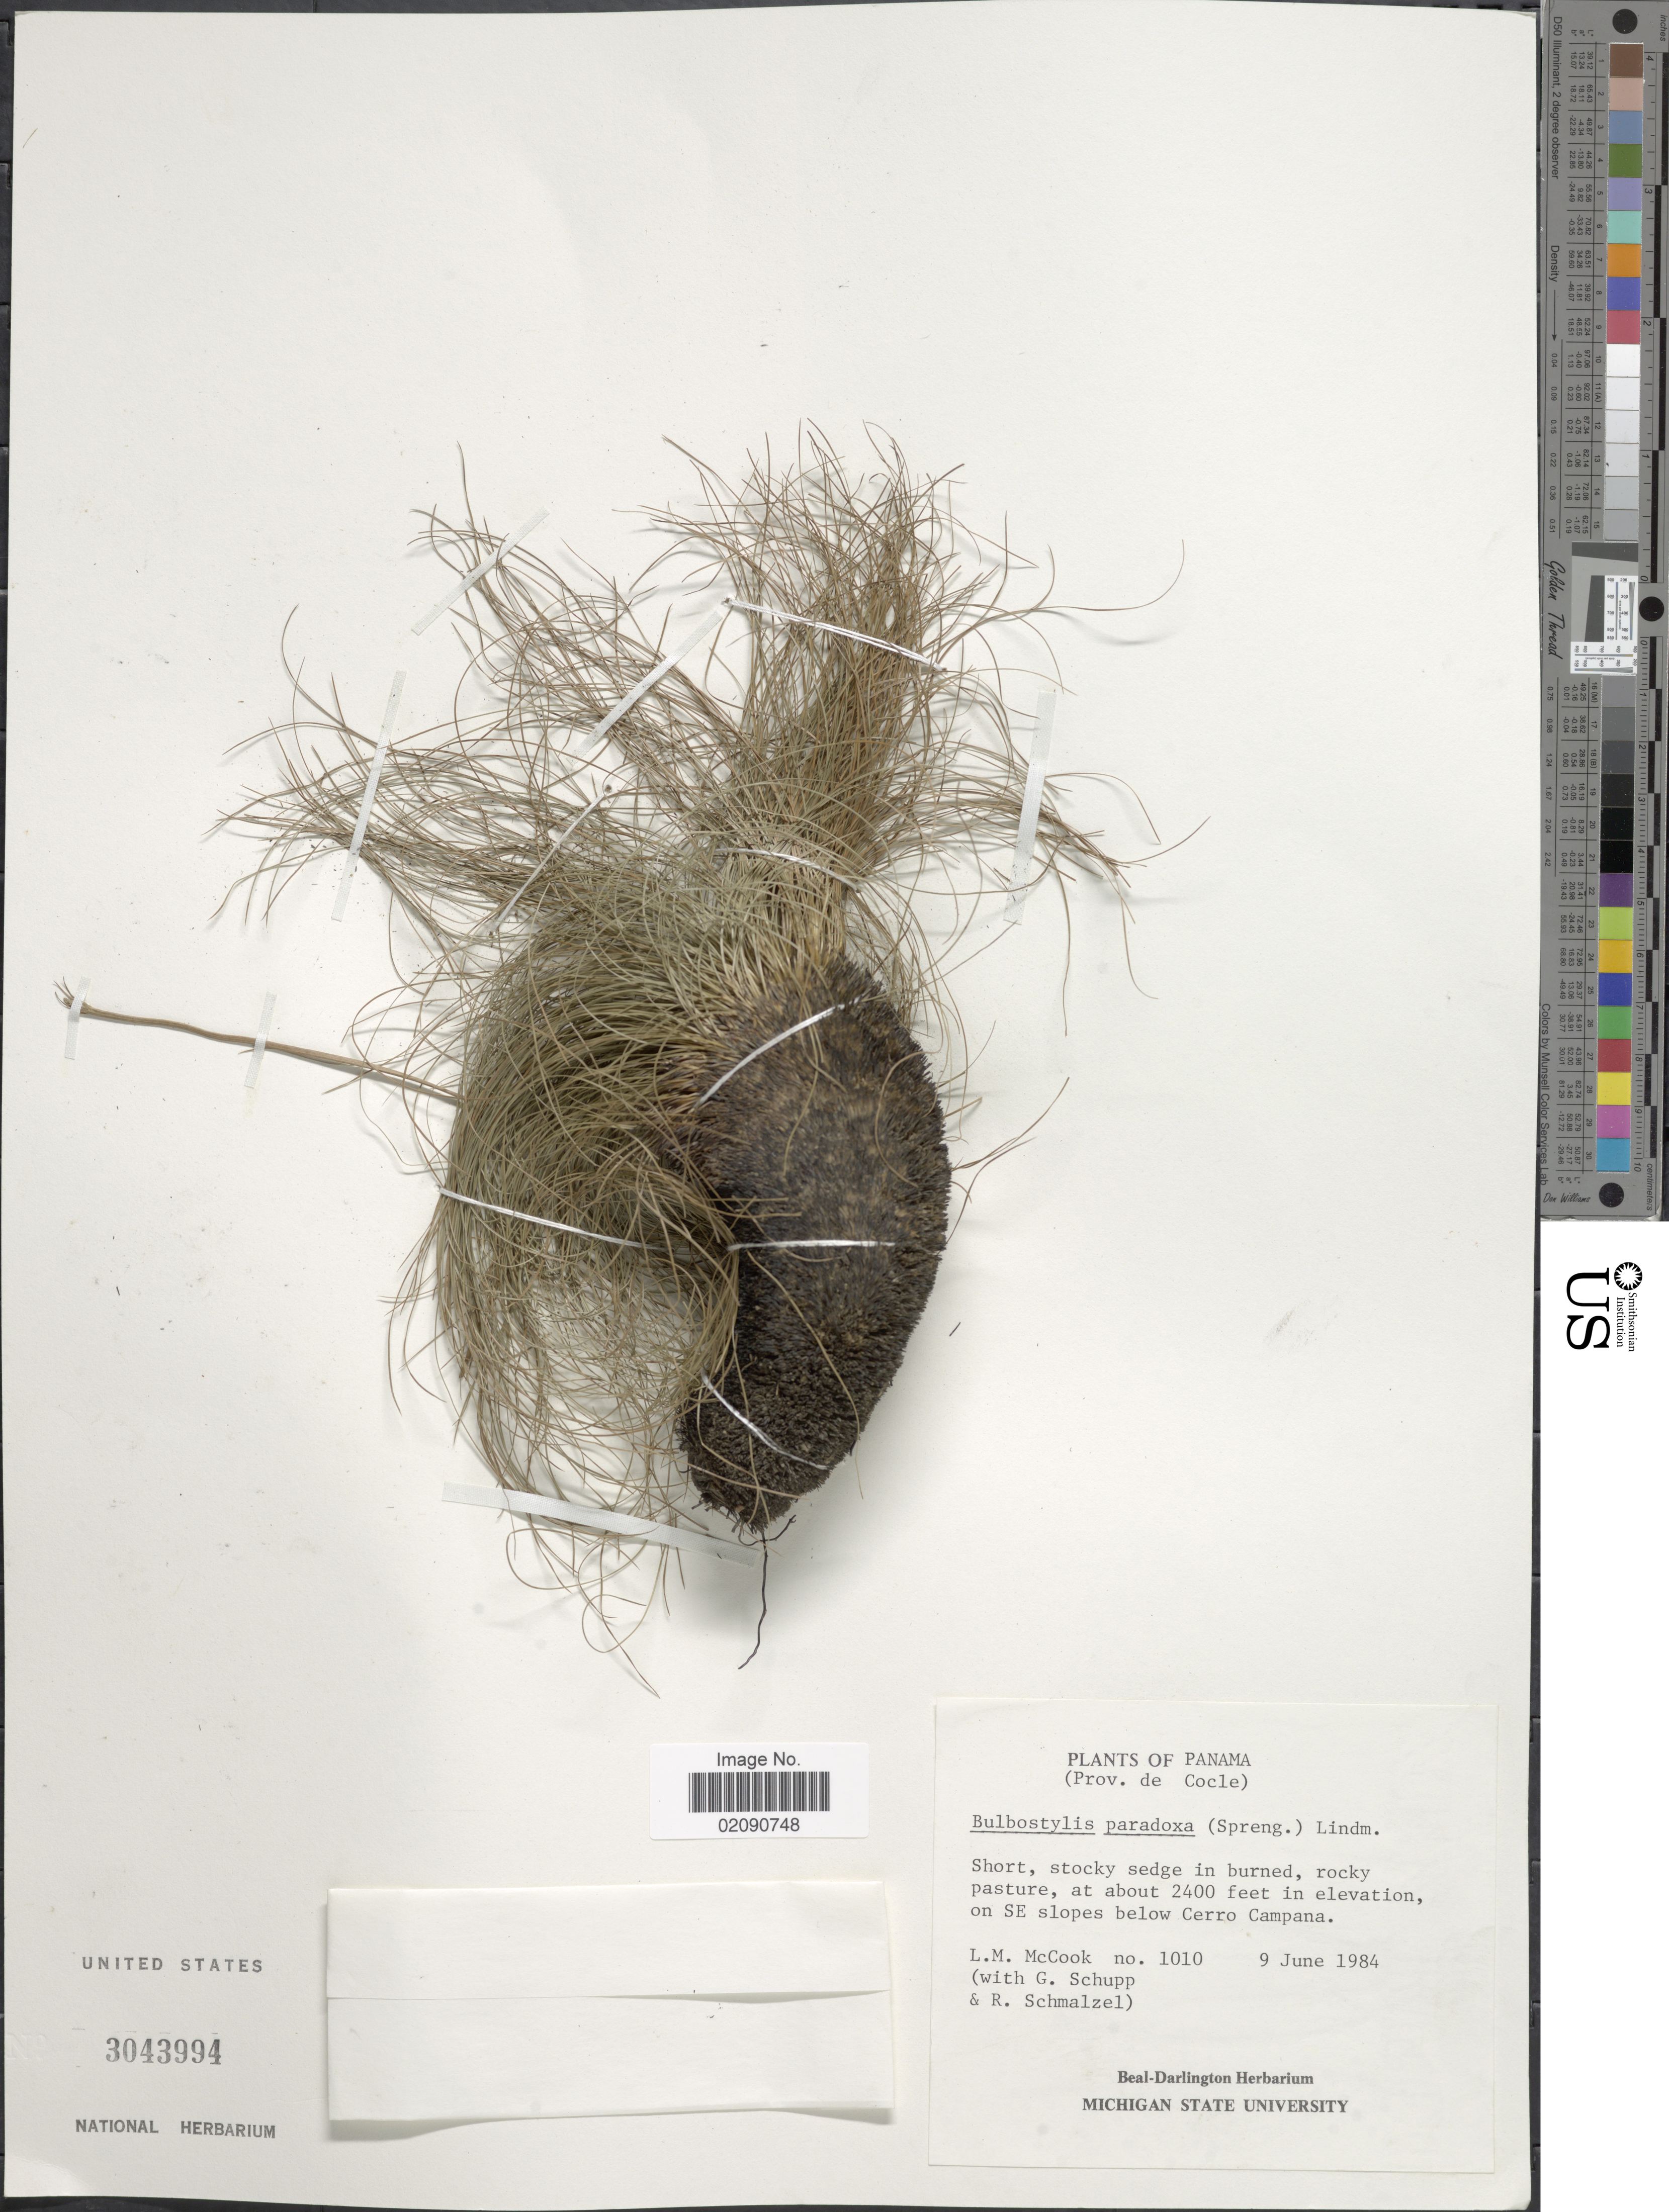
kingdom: Plantae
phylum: Tracheophyta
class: Liliopsida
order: Poales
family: Cyperaceae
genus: Bulbostylis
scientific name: Bulbostylis paradoxa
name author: (Spreng.) Lindm.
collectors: L. McCook, G. Schupp & R. Schmalzel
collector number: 1010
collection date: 1984-06-09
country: Panama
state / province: Coclé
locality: Prov. de Cocle. On SE slopes below Cerro Campana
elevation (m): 732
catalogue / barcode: US 3043994